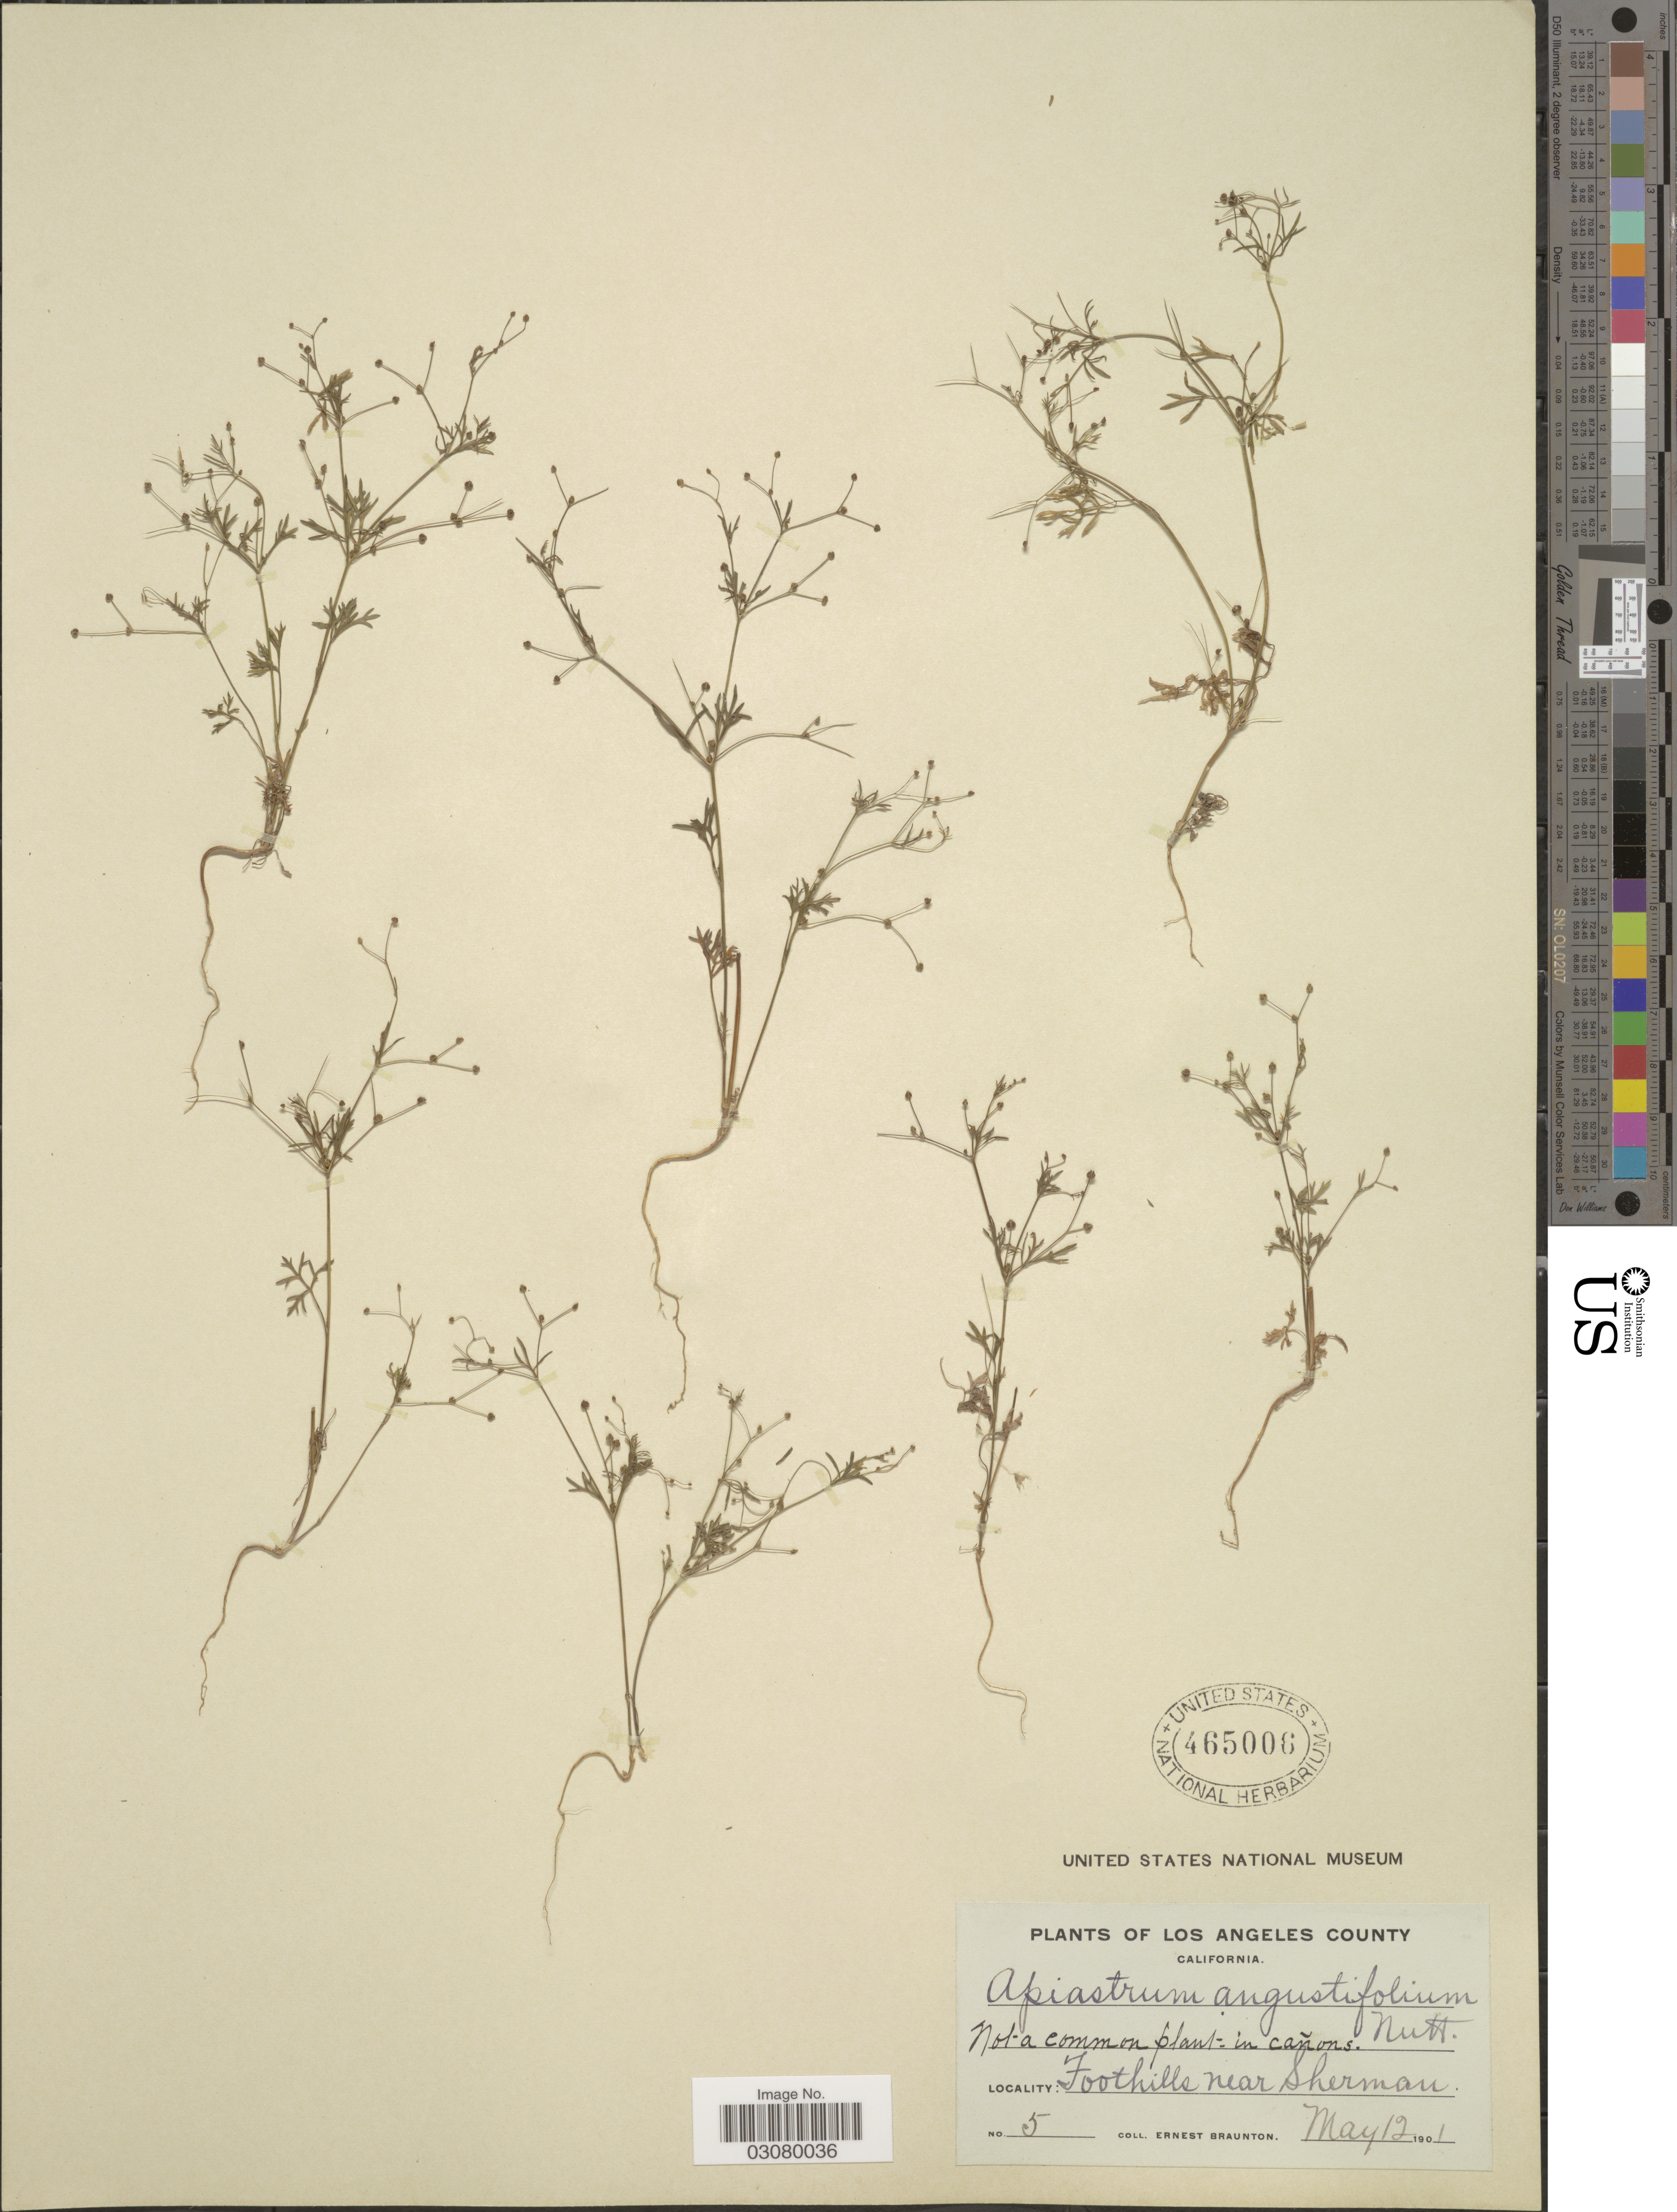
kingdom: Plantae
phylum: Tracheophyta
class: Magnoliopsida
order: Apiales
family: Apiaceae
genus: Apiastrum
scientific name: Apiastrum angustifolium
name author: Nutt.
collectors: E. Braunton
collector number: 5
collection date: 1901-05-12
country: United States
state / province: California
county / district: Los Angeles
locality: Los Angeles County. Foothills near Sherman.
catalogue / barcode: US 465006